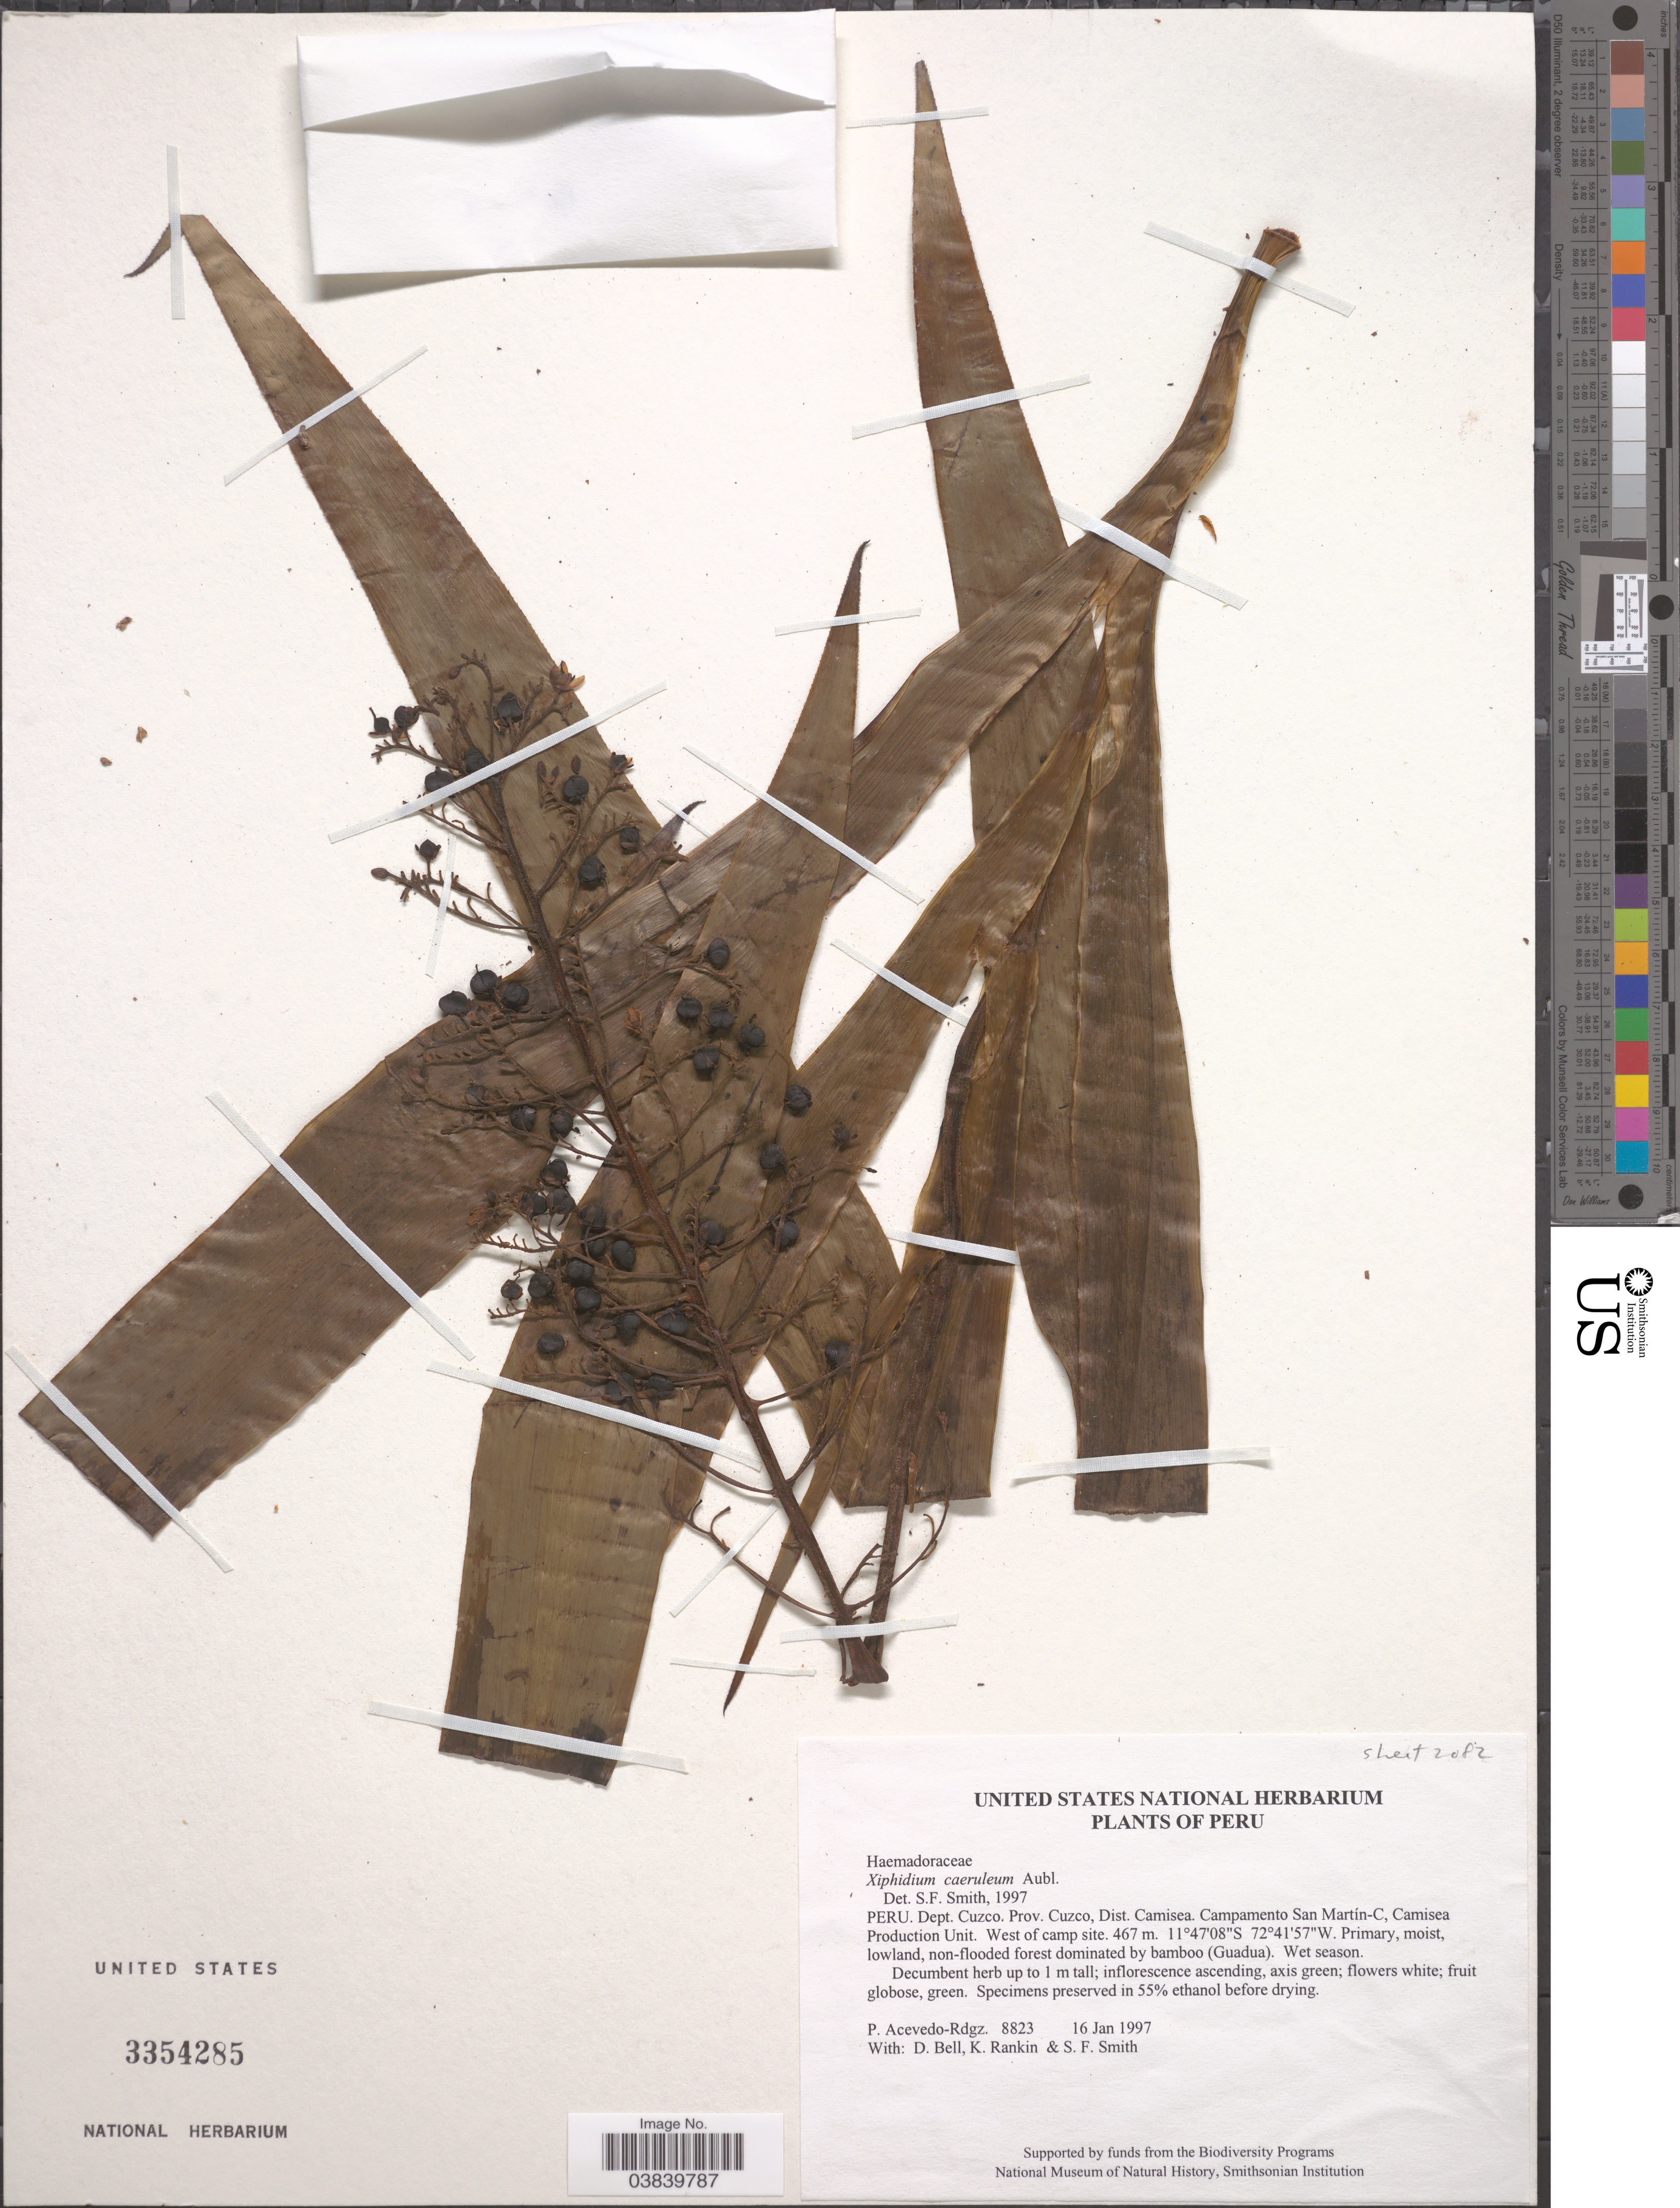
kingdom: Plantae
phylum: Tracheophyta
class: Liliopsida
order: Commelinales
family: Haemodoraceae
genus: Xiphidium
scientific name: Xiphidium caeruleum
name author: Aubl.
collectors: P. Acevedo-Rodr., D. A. Bell, K. Rankin & S.F. Smith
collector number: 8823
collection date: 1997-01-16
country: Peru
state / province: Cusco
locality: Dept. Cuzco. Prov. Cuzco, Dist. Camisea. Campamento San Martín-C, Camisea Production Unit. West of camp site.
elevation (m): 467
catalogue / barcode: US 3354285